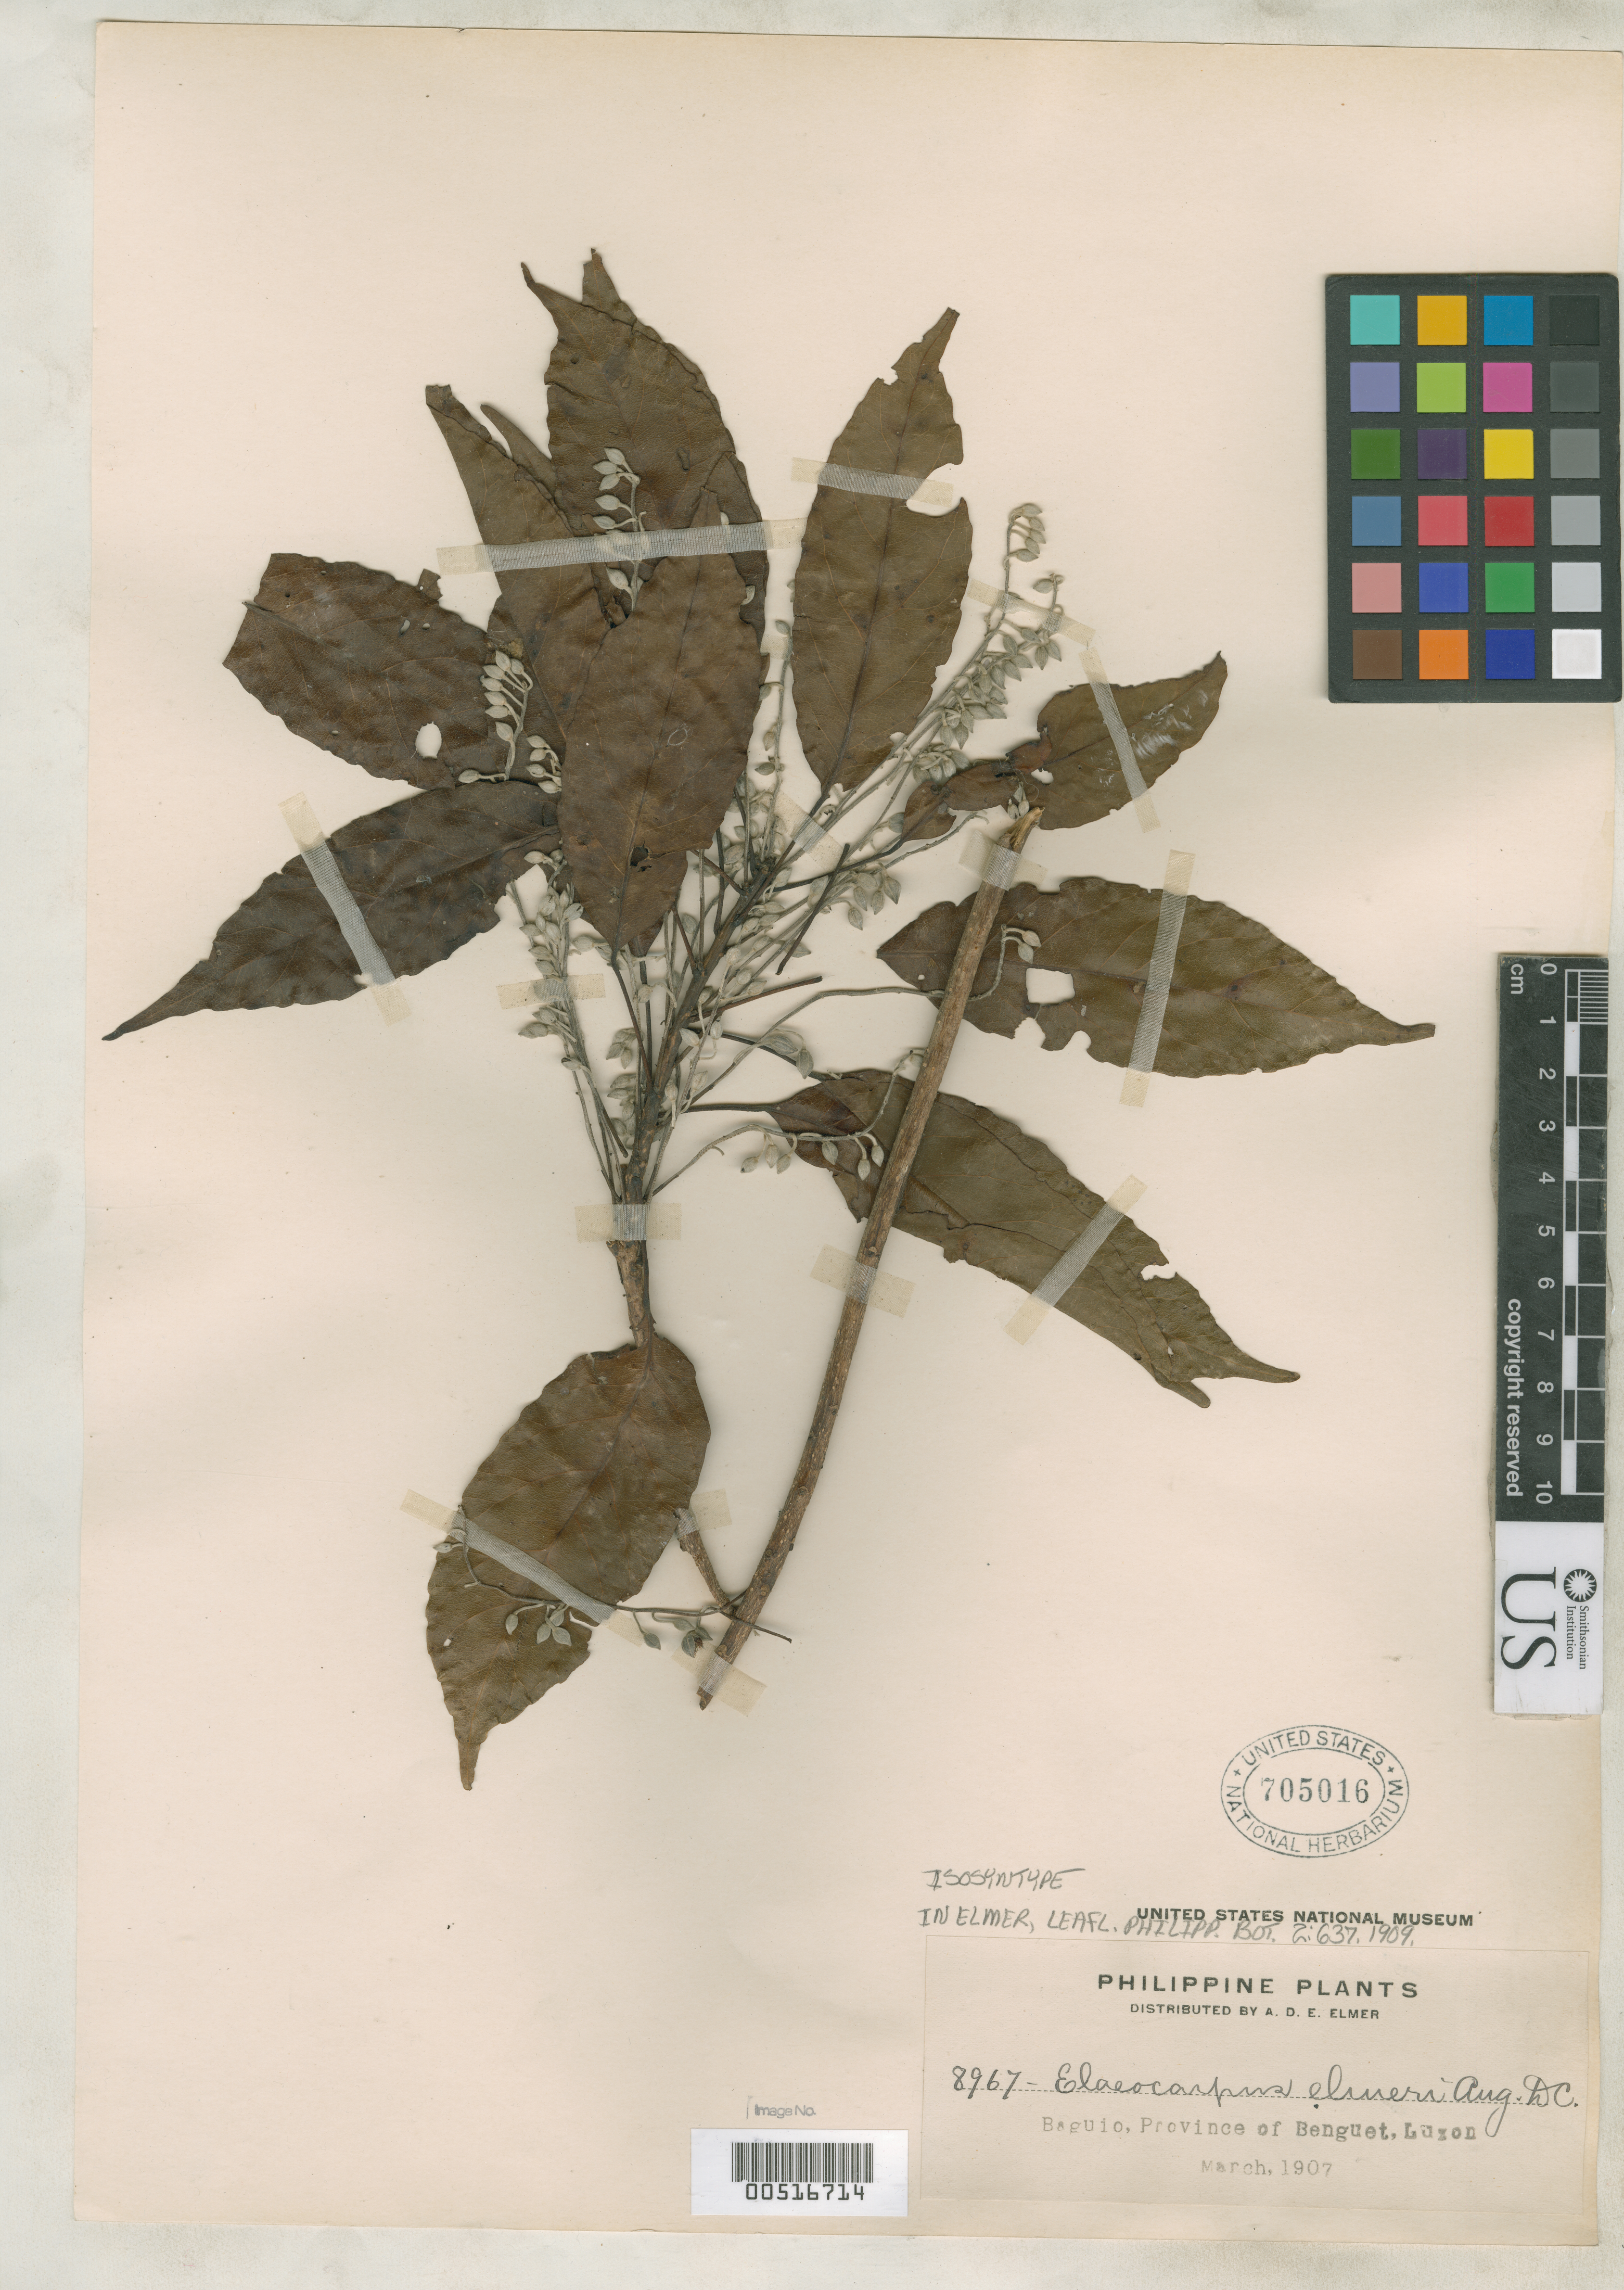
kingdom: Plantae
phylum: Tracheophyta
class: Magnoliopsida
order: Oxalidales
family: Elaeocarpaceae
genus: Elaeocarpus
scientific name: Elaeocarpus elmeri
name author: A. DC. in Elmer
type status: Isosyntype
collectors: A. D. E. Elmer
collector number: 8967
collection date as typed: Mar 1907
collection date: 1907-03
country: Philippines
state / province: Cordillera (Administrative Region)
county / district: Benguet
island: Luzon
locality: Baguio.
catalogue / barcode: US 705016